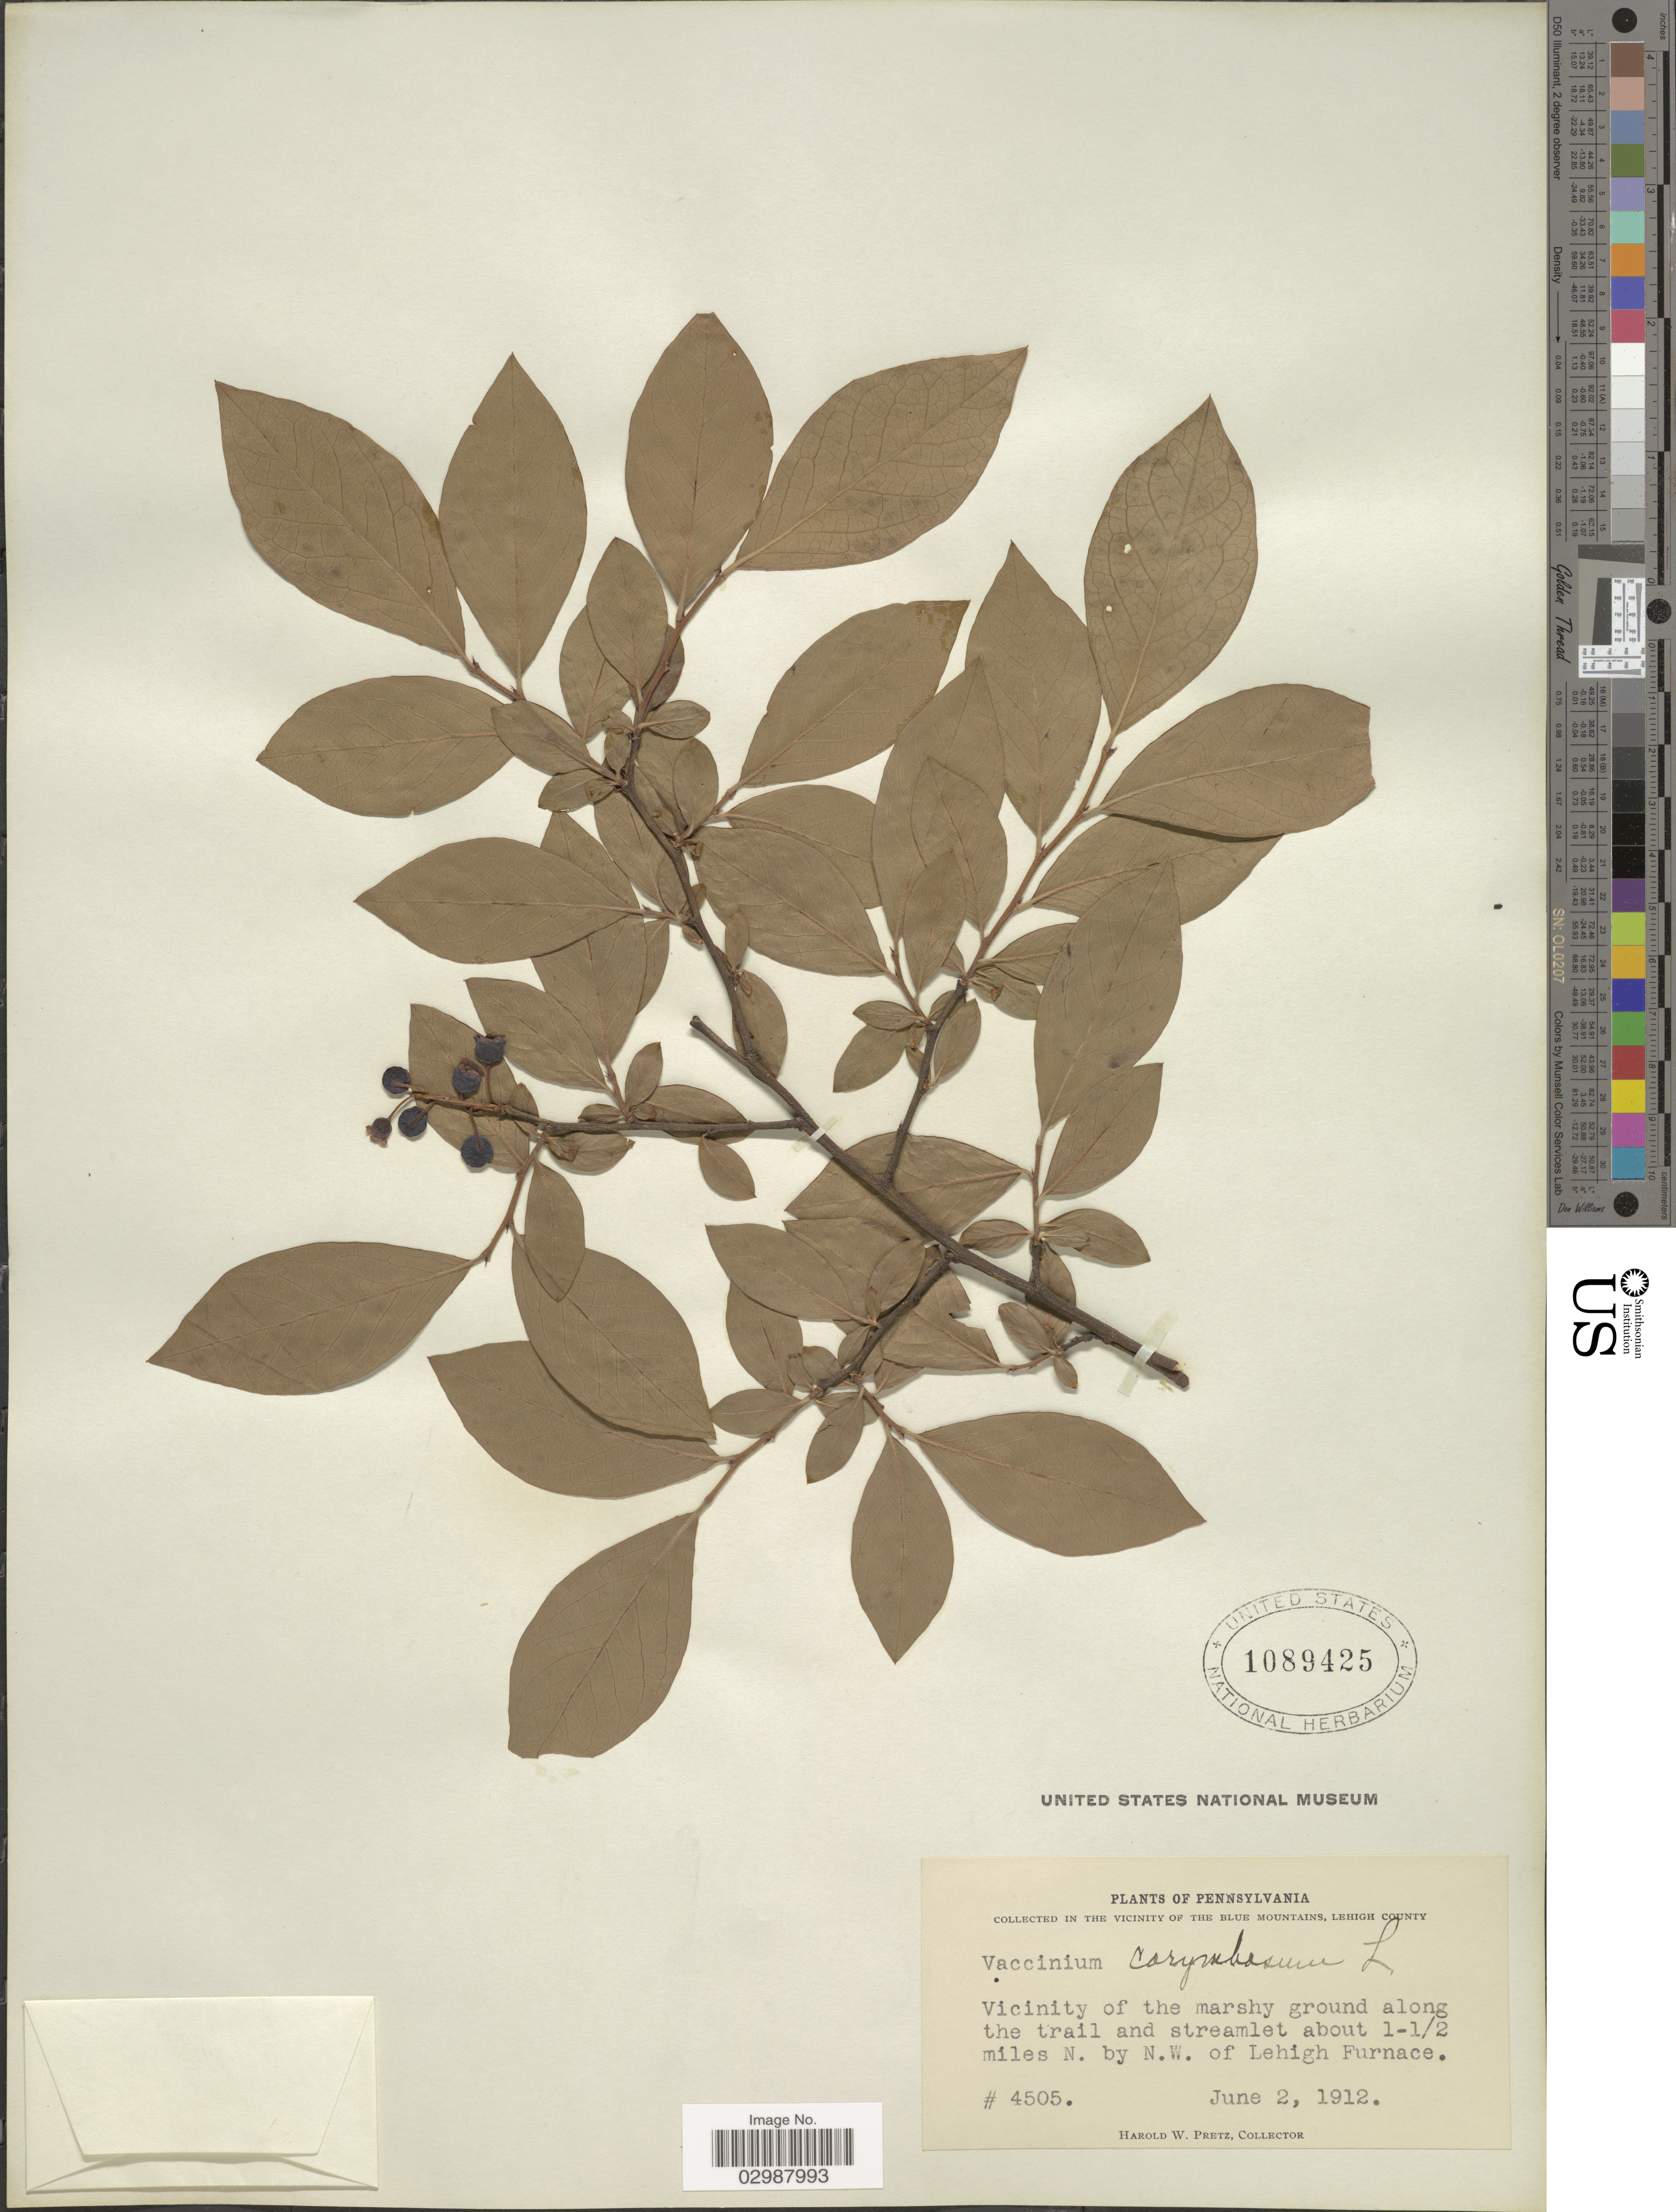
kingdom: Plantae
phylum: Tracheophyta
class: Magnoliopsida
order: Ericales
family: Ericaceae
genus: Vaccinium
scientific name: Vaccinium corymbosum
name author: L.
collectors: H. W. Pretz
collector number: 4505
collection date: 1912-06-02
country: United States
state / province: Pennsylvania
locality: In the Vicinity of the Blue Mountains, Lehigh County. Vicinity of the marshy ground along the trail and streamlet about 1-1/2 miles N. by N.W. of Lehigh Furnace.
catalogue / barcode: US 1089425